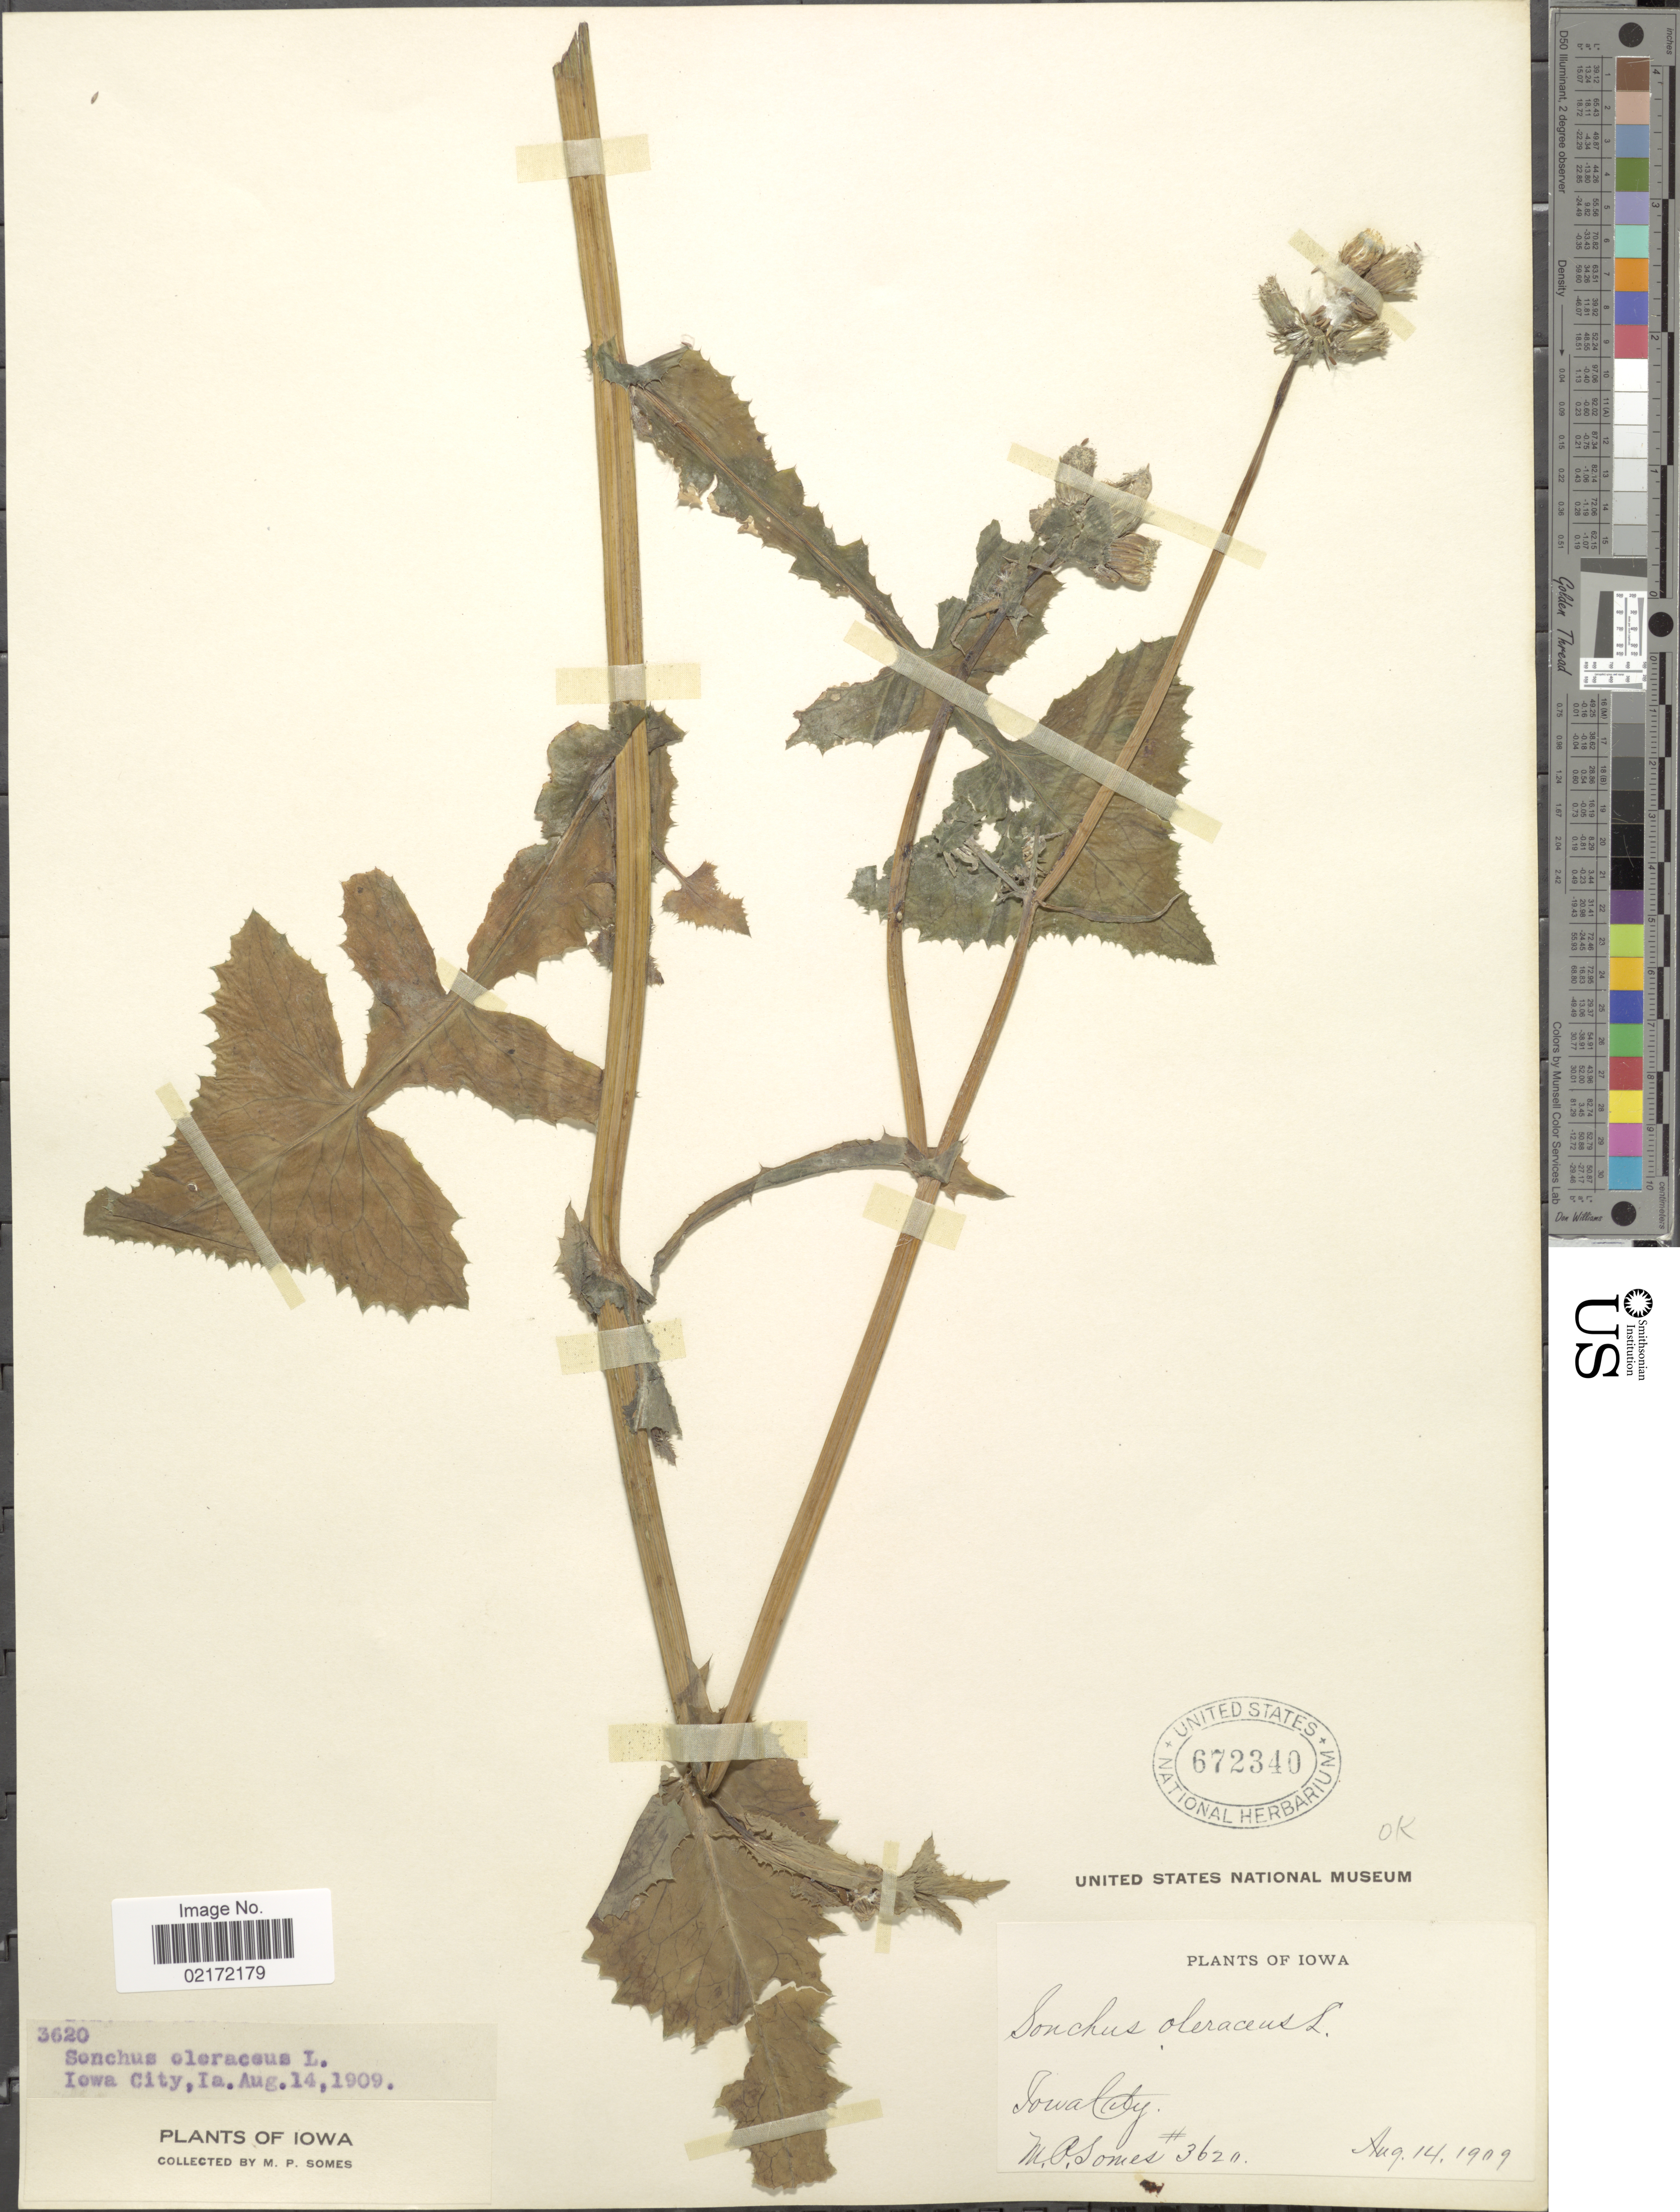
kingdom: Plantae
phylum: Tracheophyta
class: Magnoliopsida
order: Asterales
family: Asteraceae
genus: Sonchus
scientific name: Sonchus oleraceus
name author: L.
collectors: M. Somes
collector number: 3620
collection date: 1909-08-14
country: United States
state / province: Iowa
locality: Iowa City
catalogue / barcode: US 672340